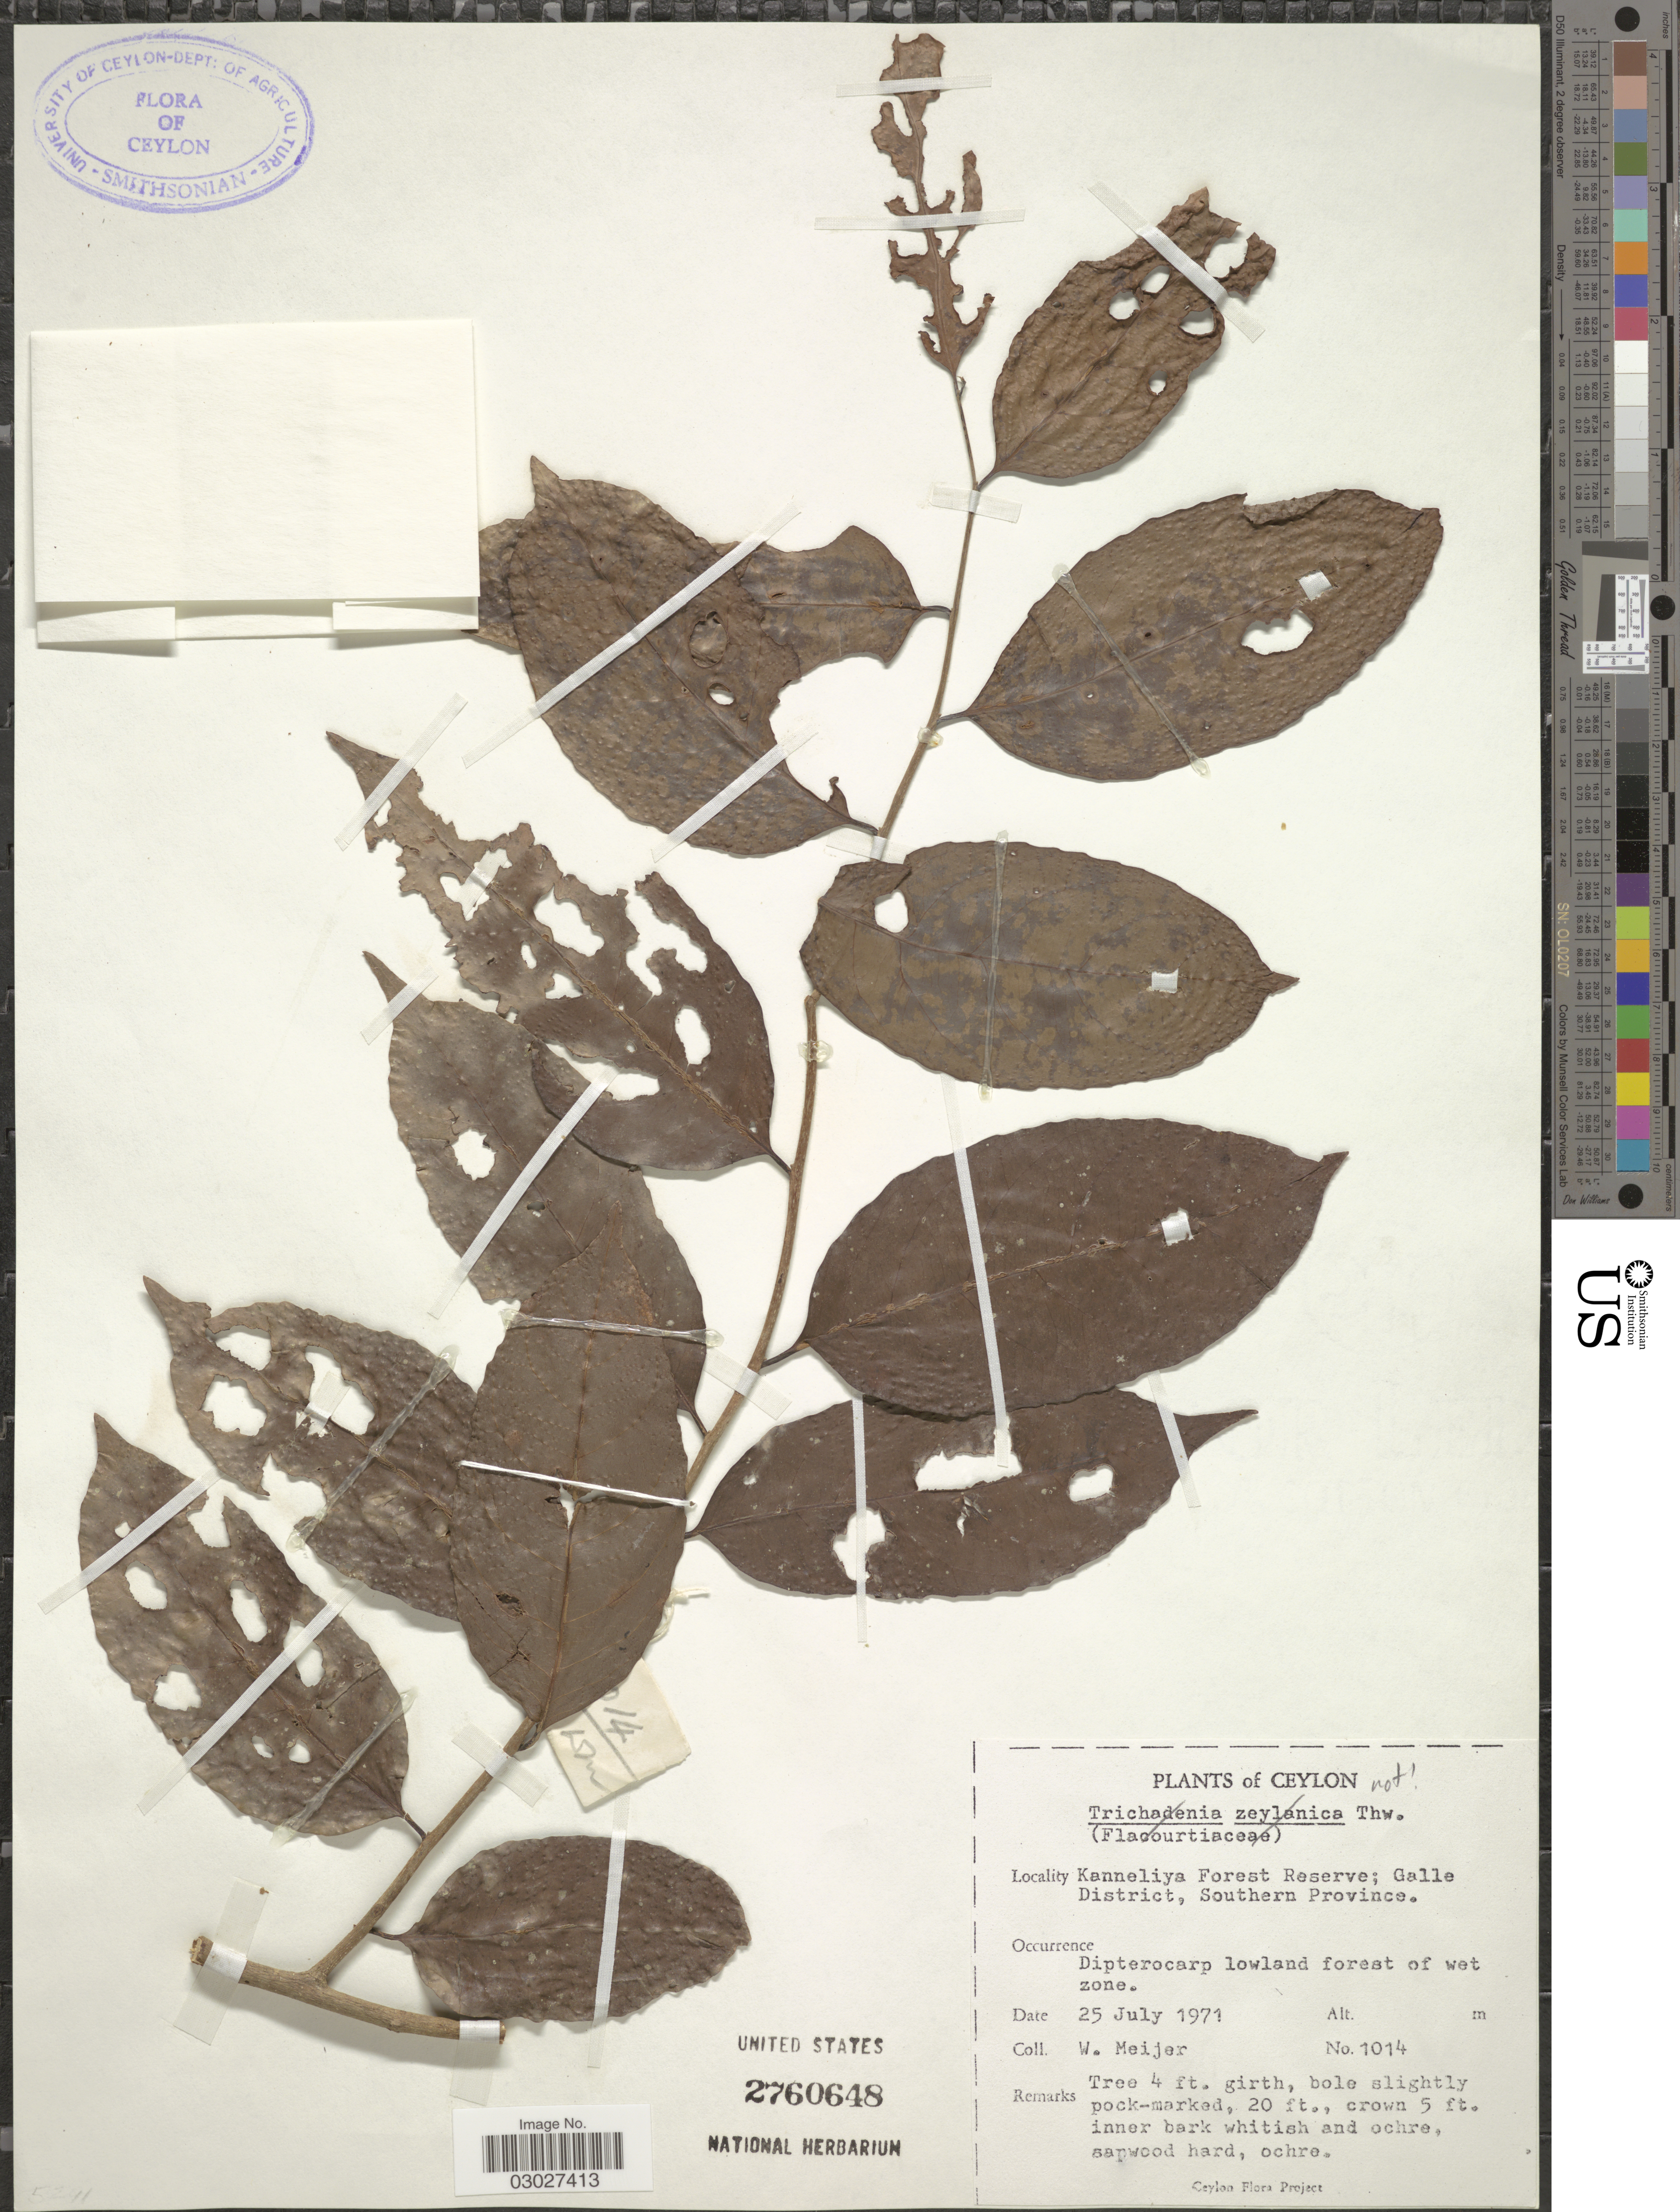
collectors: W. Meijer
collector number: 1014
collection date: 1971-07-25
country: Sri Lanka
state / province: Southern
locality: Ceylon. Kanneliya Forest Reserve; Galle District.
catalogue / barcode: US 2760648